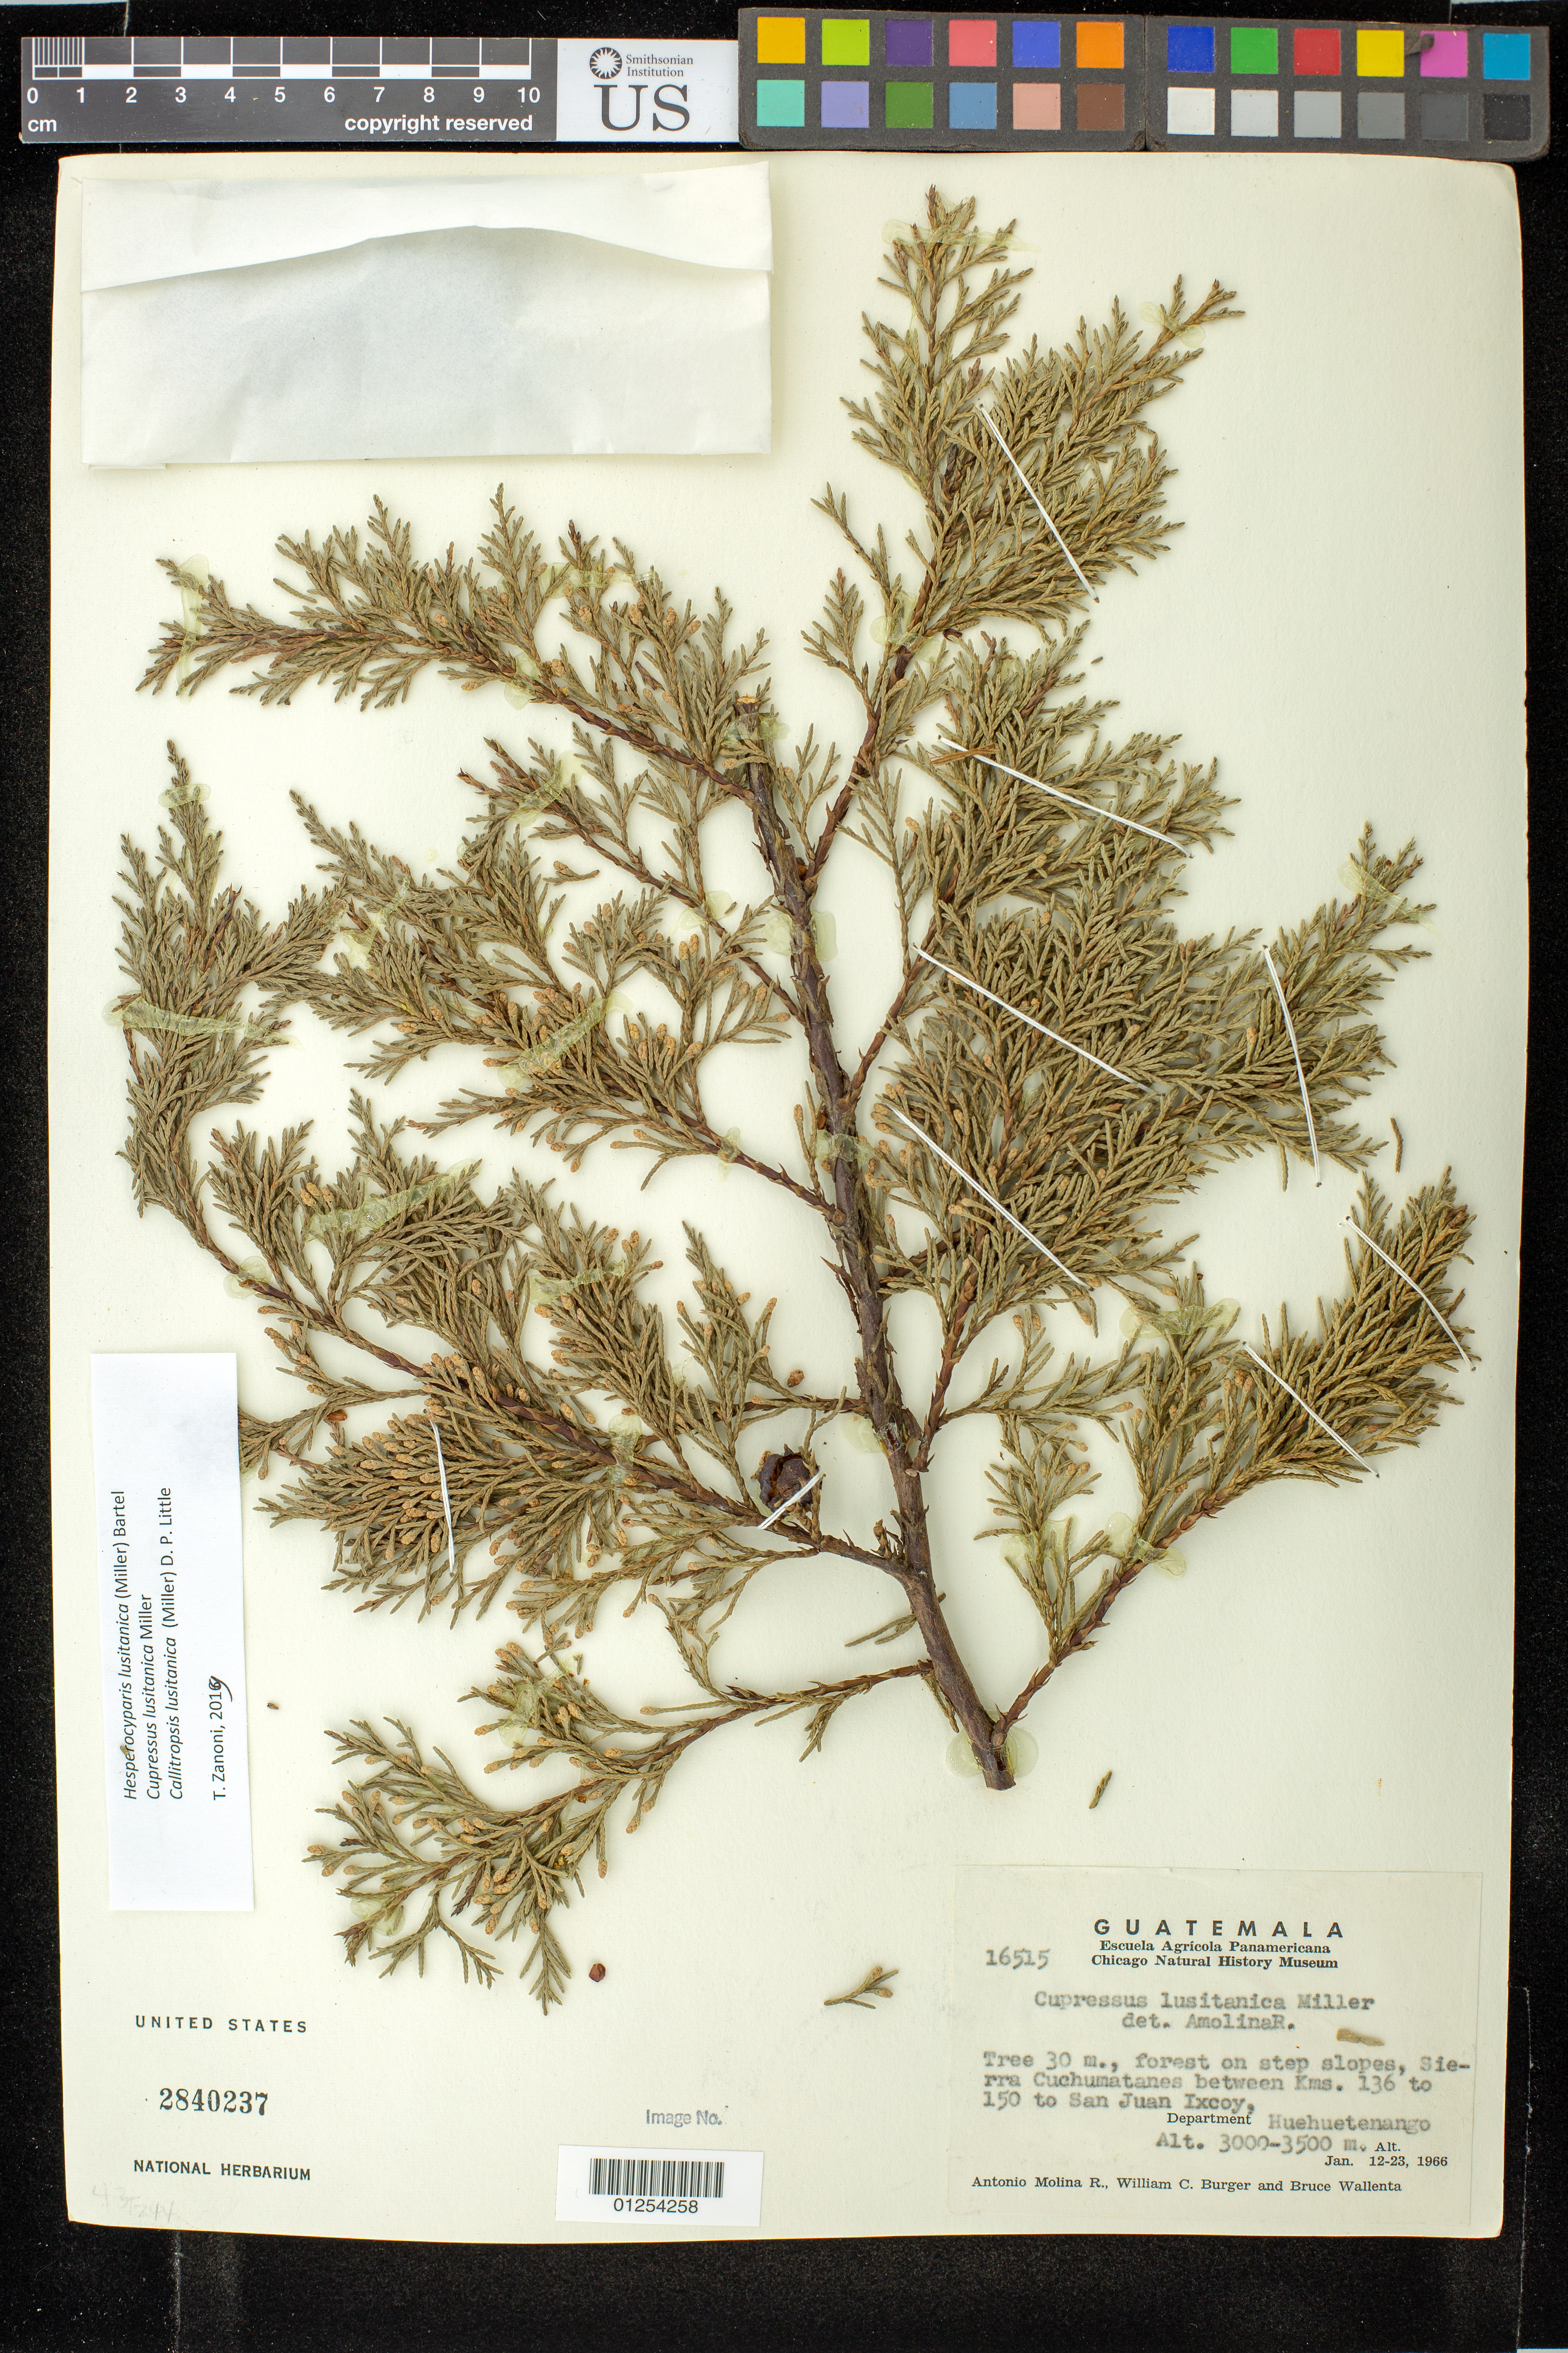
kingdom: Plantae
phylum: Tracheophyta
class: Pinopsida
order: Pinales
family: Cupressaceae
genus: Hesperocyparis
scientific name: Hesperocyparis lusitanica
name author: (Miller) Bartel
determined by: Zanoni, T. A., (NY), New York Botanical Garden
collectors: A. Molina R., W. Burger & B. Wallenta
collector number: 16515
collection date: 1966-01-12/1966-01-23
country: Guatemala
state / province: Huehuetenango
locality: Common on step slopes, Mixed forest of Sierra Cuchumatanes between Kms, 136 to 150 to San Juan Ixcoy, Department Huehuetenango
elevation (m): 3000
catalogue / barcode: US 2840237